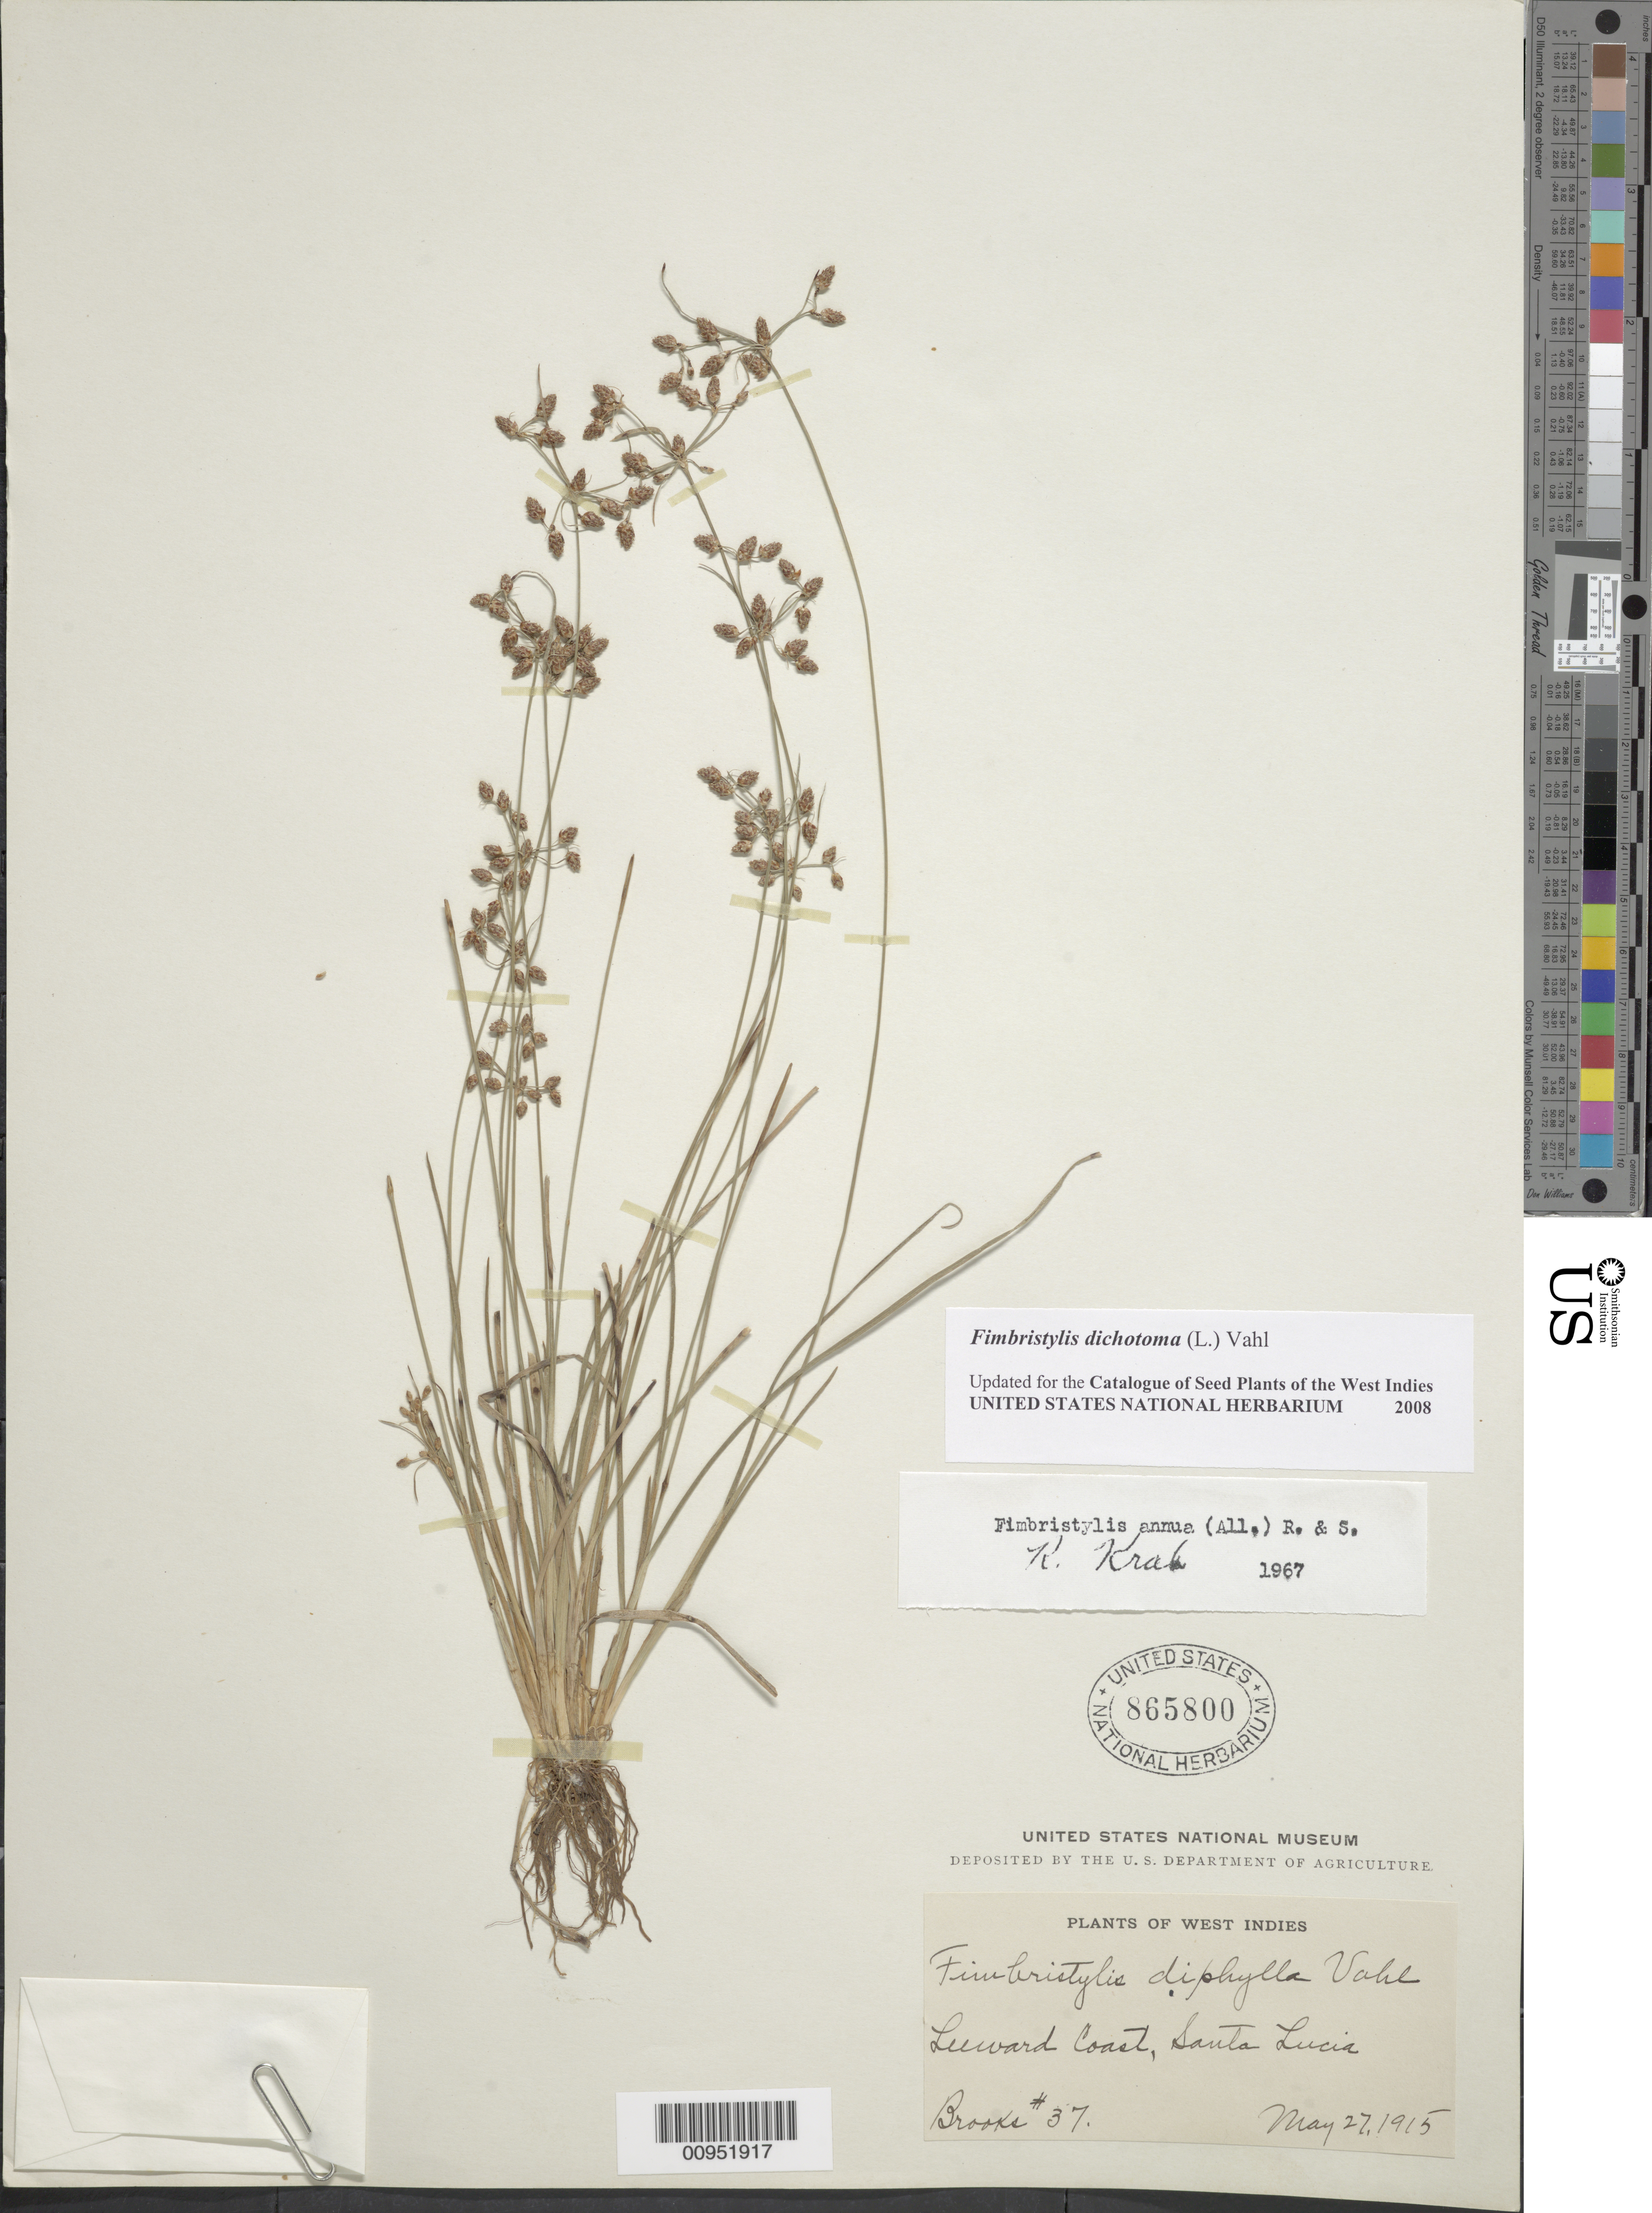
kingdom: Plantae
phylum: Tracheophyta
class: Liliopsida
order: Poales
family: Cyperaceae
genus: Fimbristylis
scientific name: Fimbristylis dichotoma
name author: (L.) Vahl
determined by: Strong, M. T., (US), Smithsonian Institution - National Museum of Natural History (UNITED STATES)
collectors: Brooks, --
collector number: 37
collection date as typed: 27 May 1915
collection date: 1915-05-27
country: St. Lucia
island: St. Lucia I.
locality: Leeward Coast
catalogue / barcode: US 865800